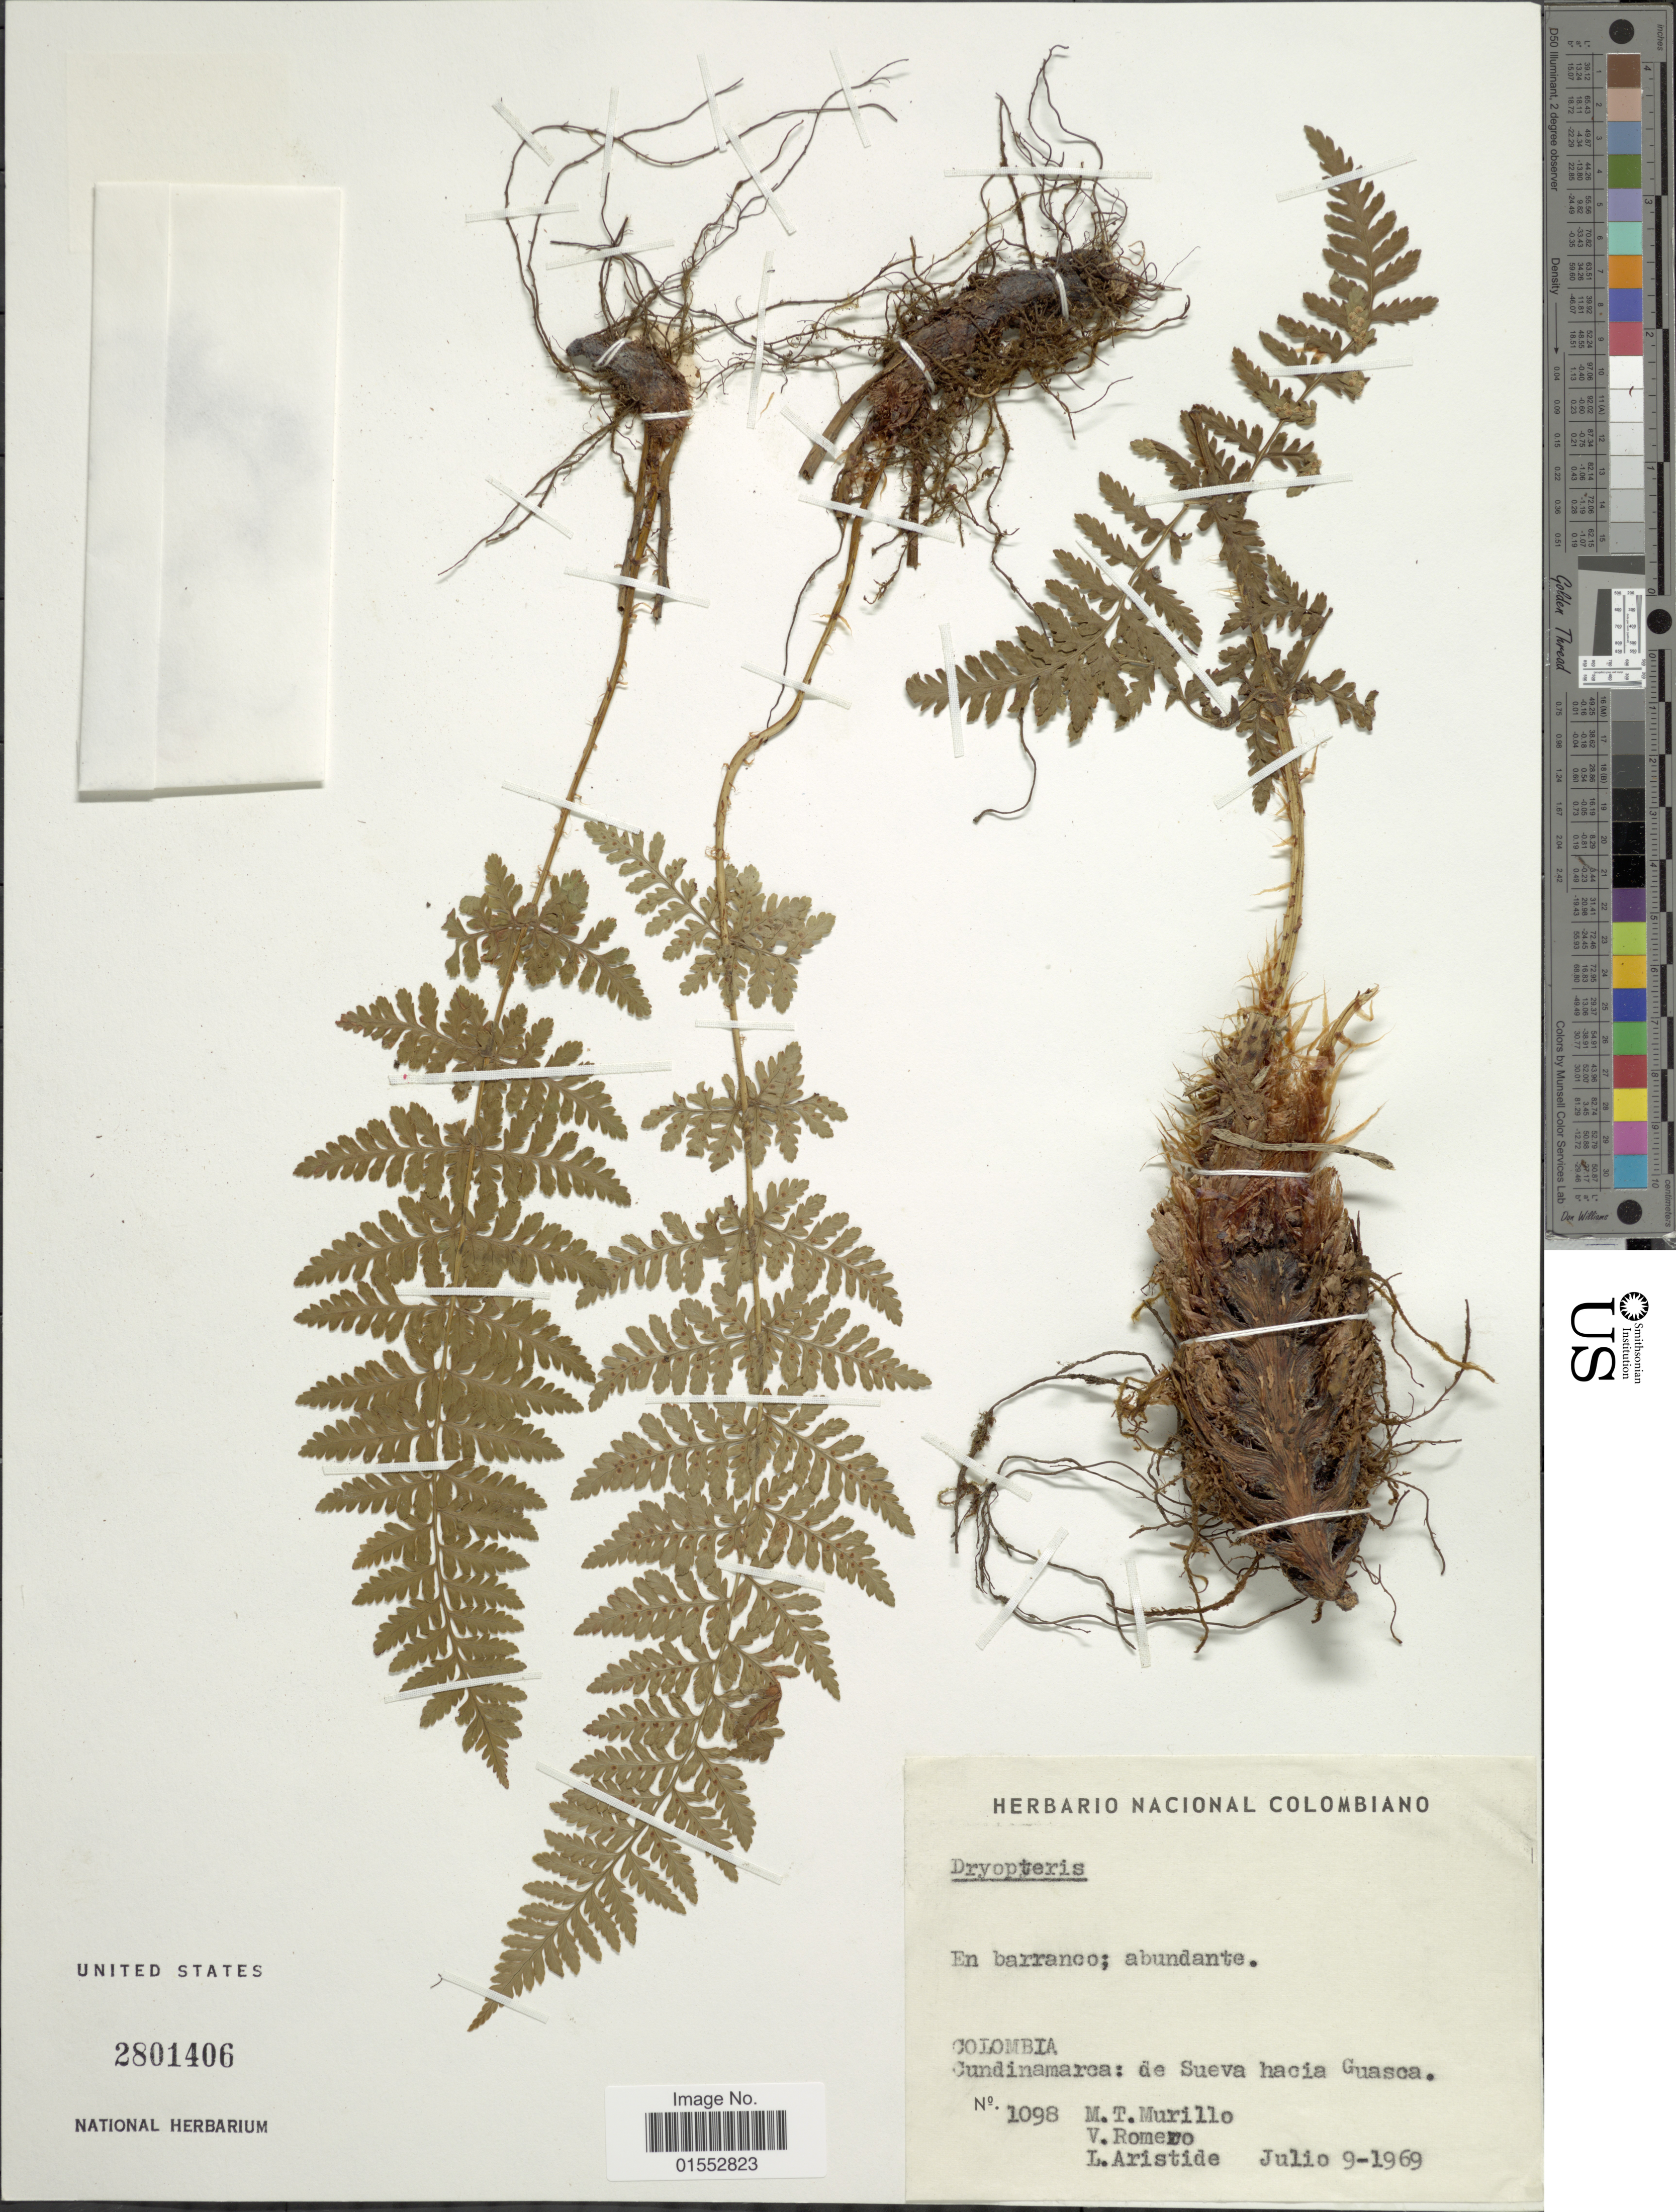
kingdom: Plantae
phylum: Tracheophyta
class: Polypodiopsida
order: Polypodiales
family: Dryopteridaceae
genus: Dryopteris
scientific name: Dryopteris patula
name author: (Sw.) Underw.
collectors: M. Murillo, V. Romero & L. Aristide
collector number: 1098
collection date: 1969-07-09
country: Colombia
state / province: Cundinamarca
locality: De Sueva hacia Guasca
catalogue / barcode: US 2801406